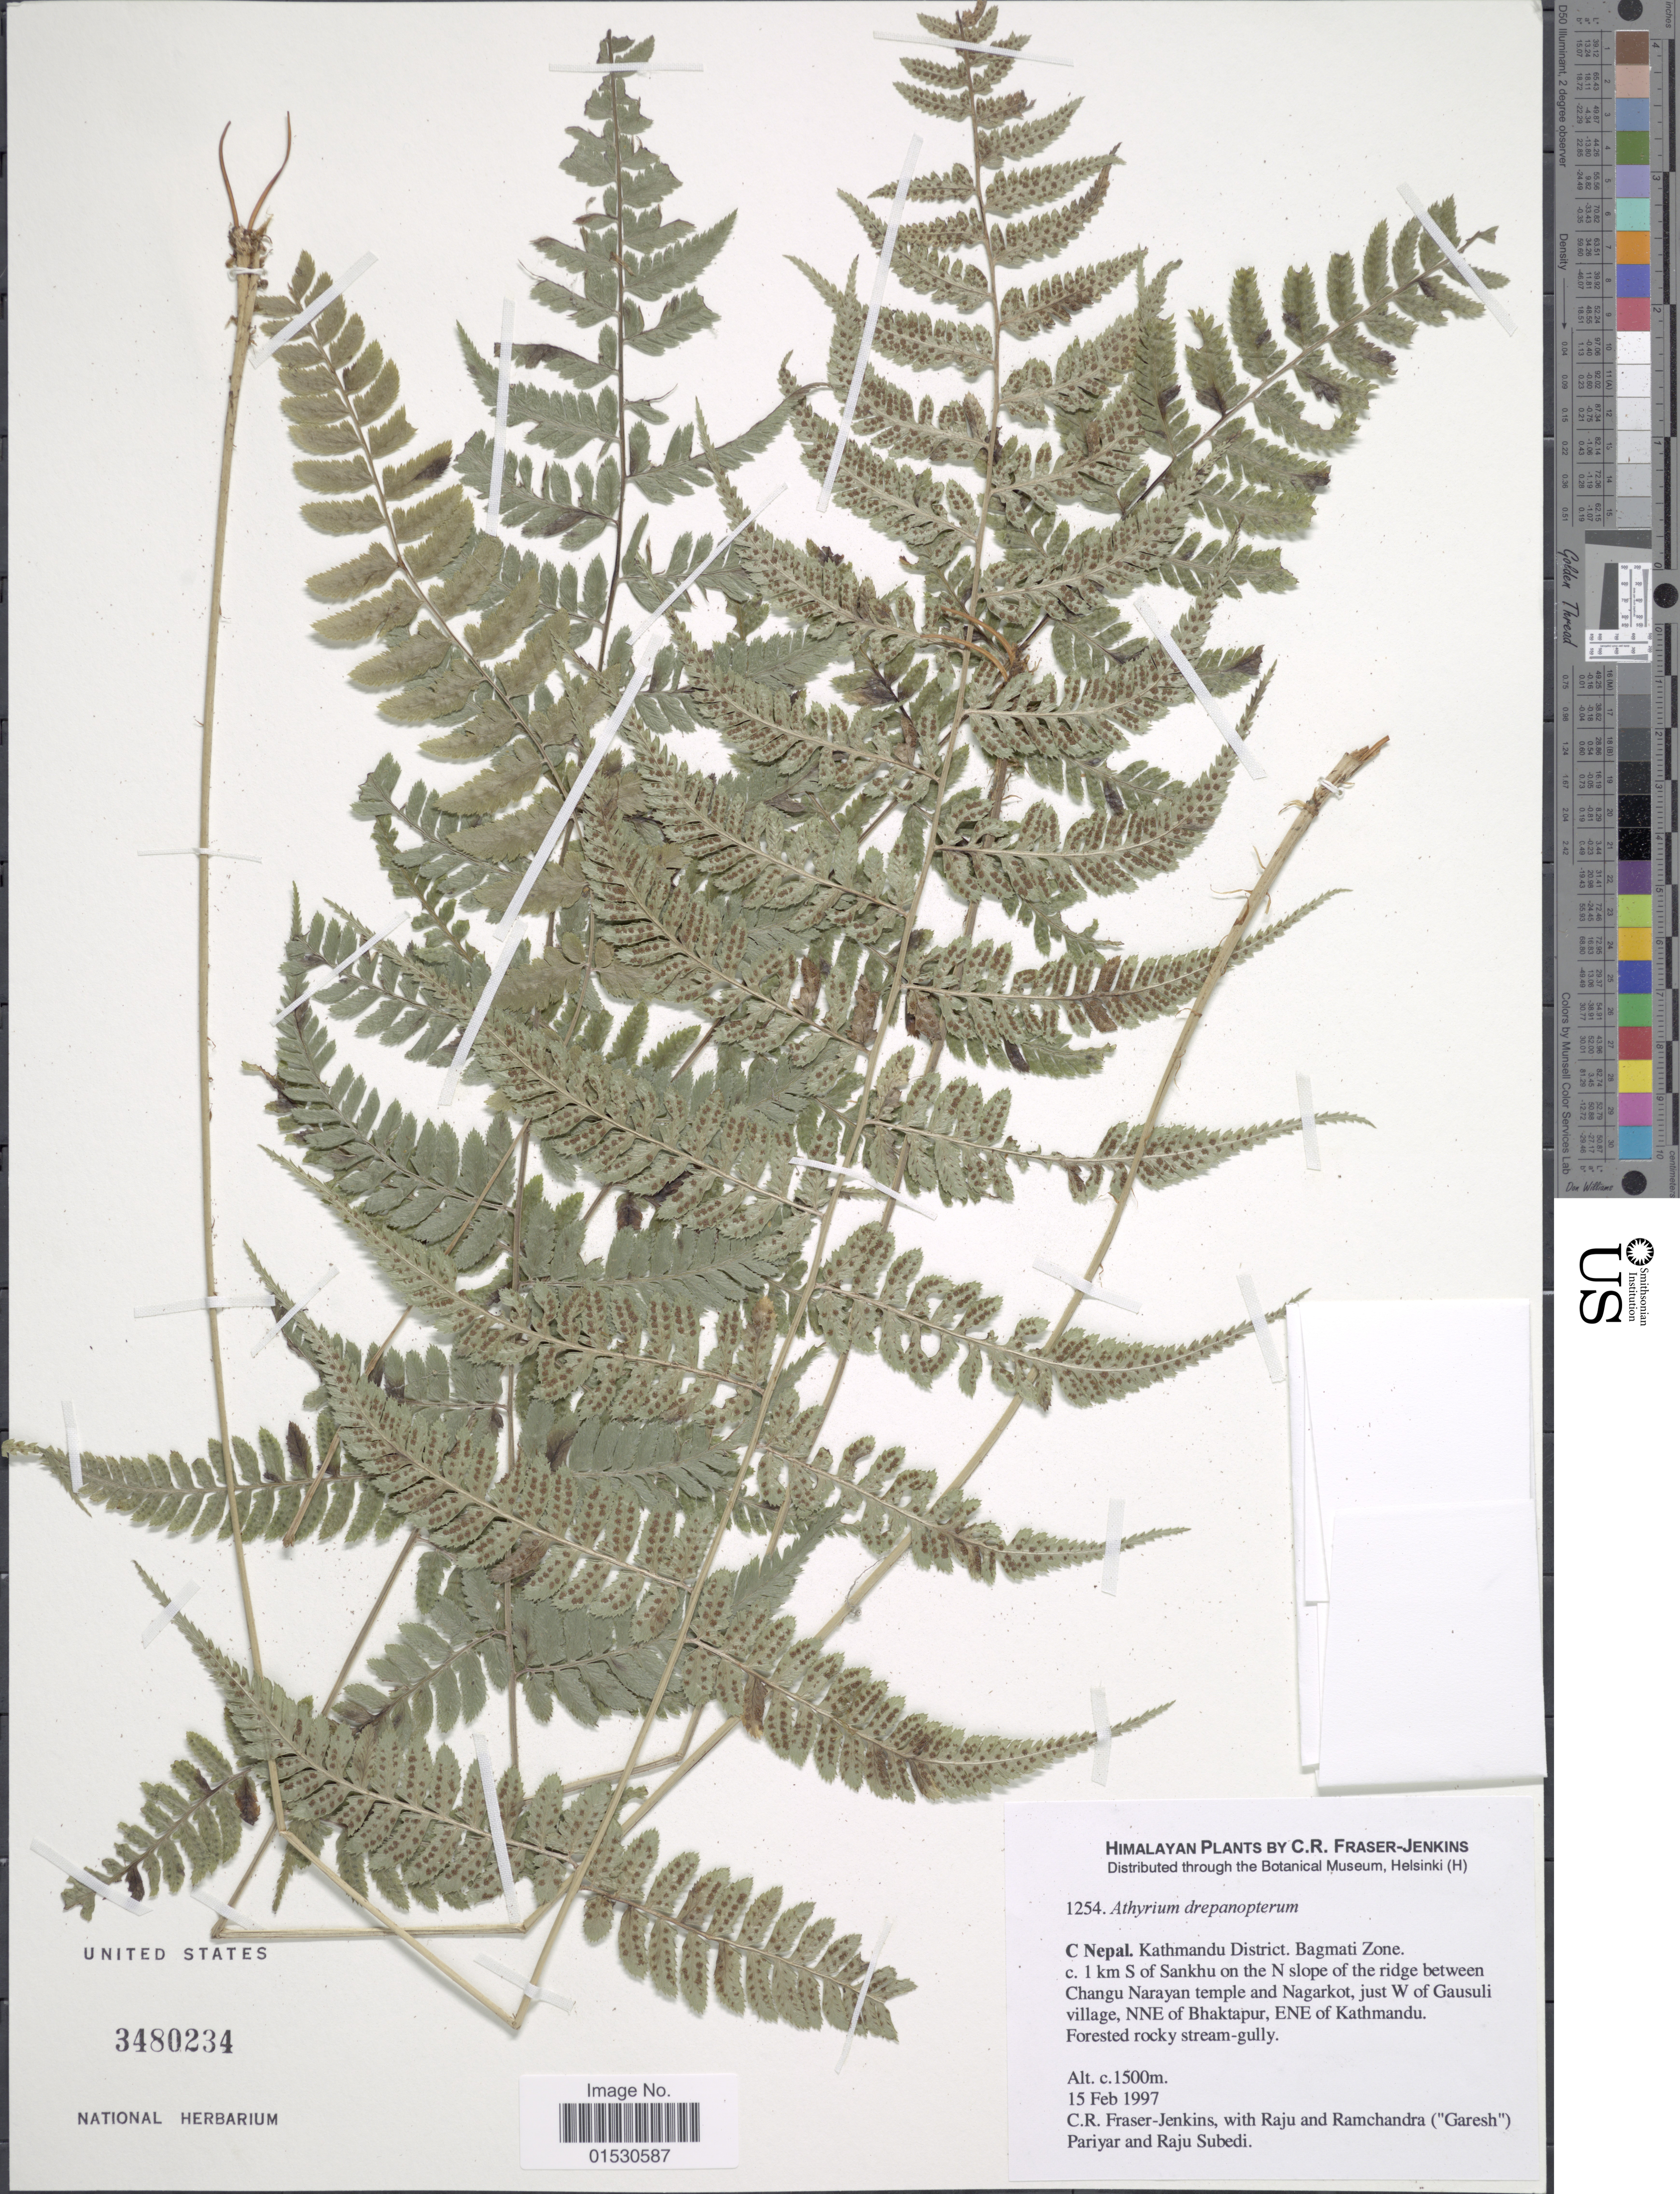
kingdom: Plantae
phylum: Tracheophyta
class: Polypodiopsida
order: Polypodiales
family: Athyriaceae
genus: Athyrium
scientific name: Athyrium drepanopterum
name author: (Kunze) A. Braun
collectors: C. R. Fraser-Jenkins, R. Pariyar, G. Pariyar & R. Subedi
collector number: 1254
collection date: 1997-02-15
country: Nepal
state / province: Bagmati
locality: C Nepal. Kathmandu District. Bagmati Zone. c. 1 km S of Sanku on the N slope of the ridge between Changu Narayan temple and Nagarkot, just W of Gausuli village, NNE of Bhaktapur, ENE of Kathmandu Forested rocky stream-gully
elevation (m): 1500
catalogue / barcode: US 3480234